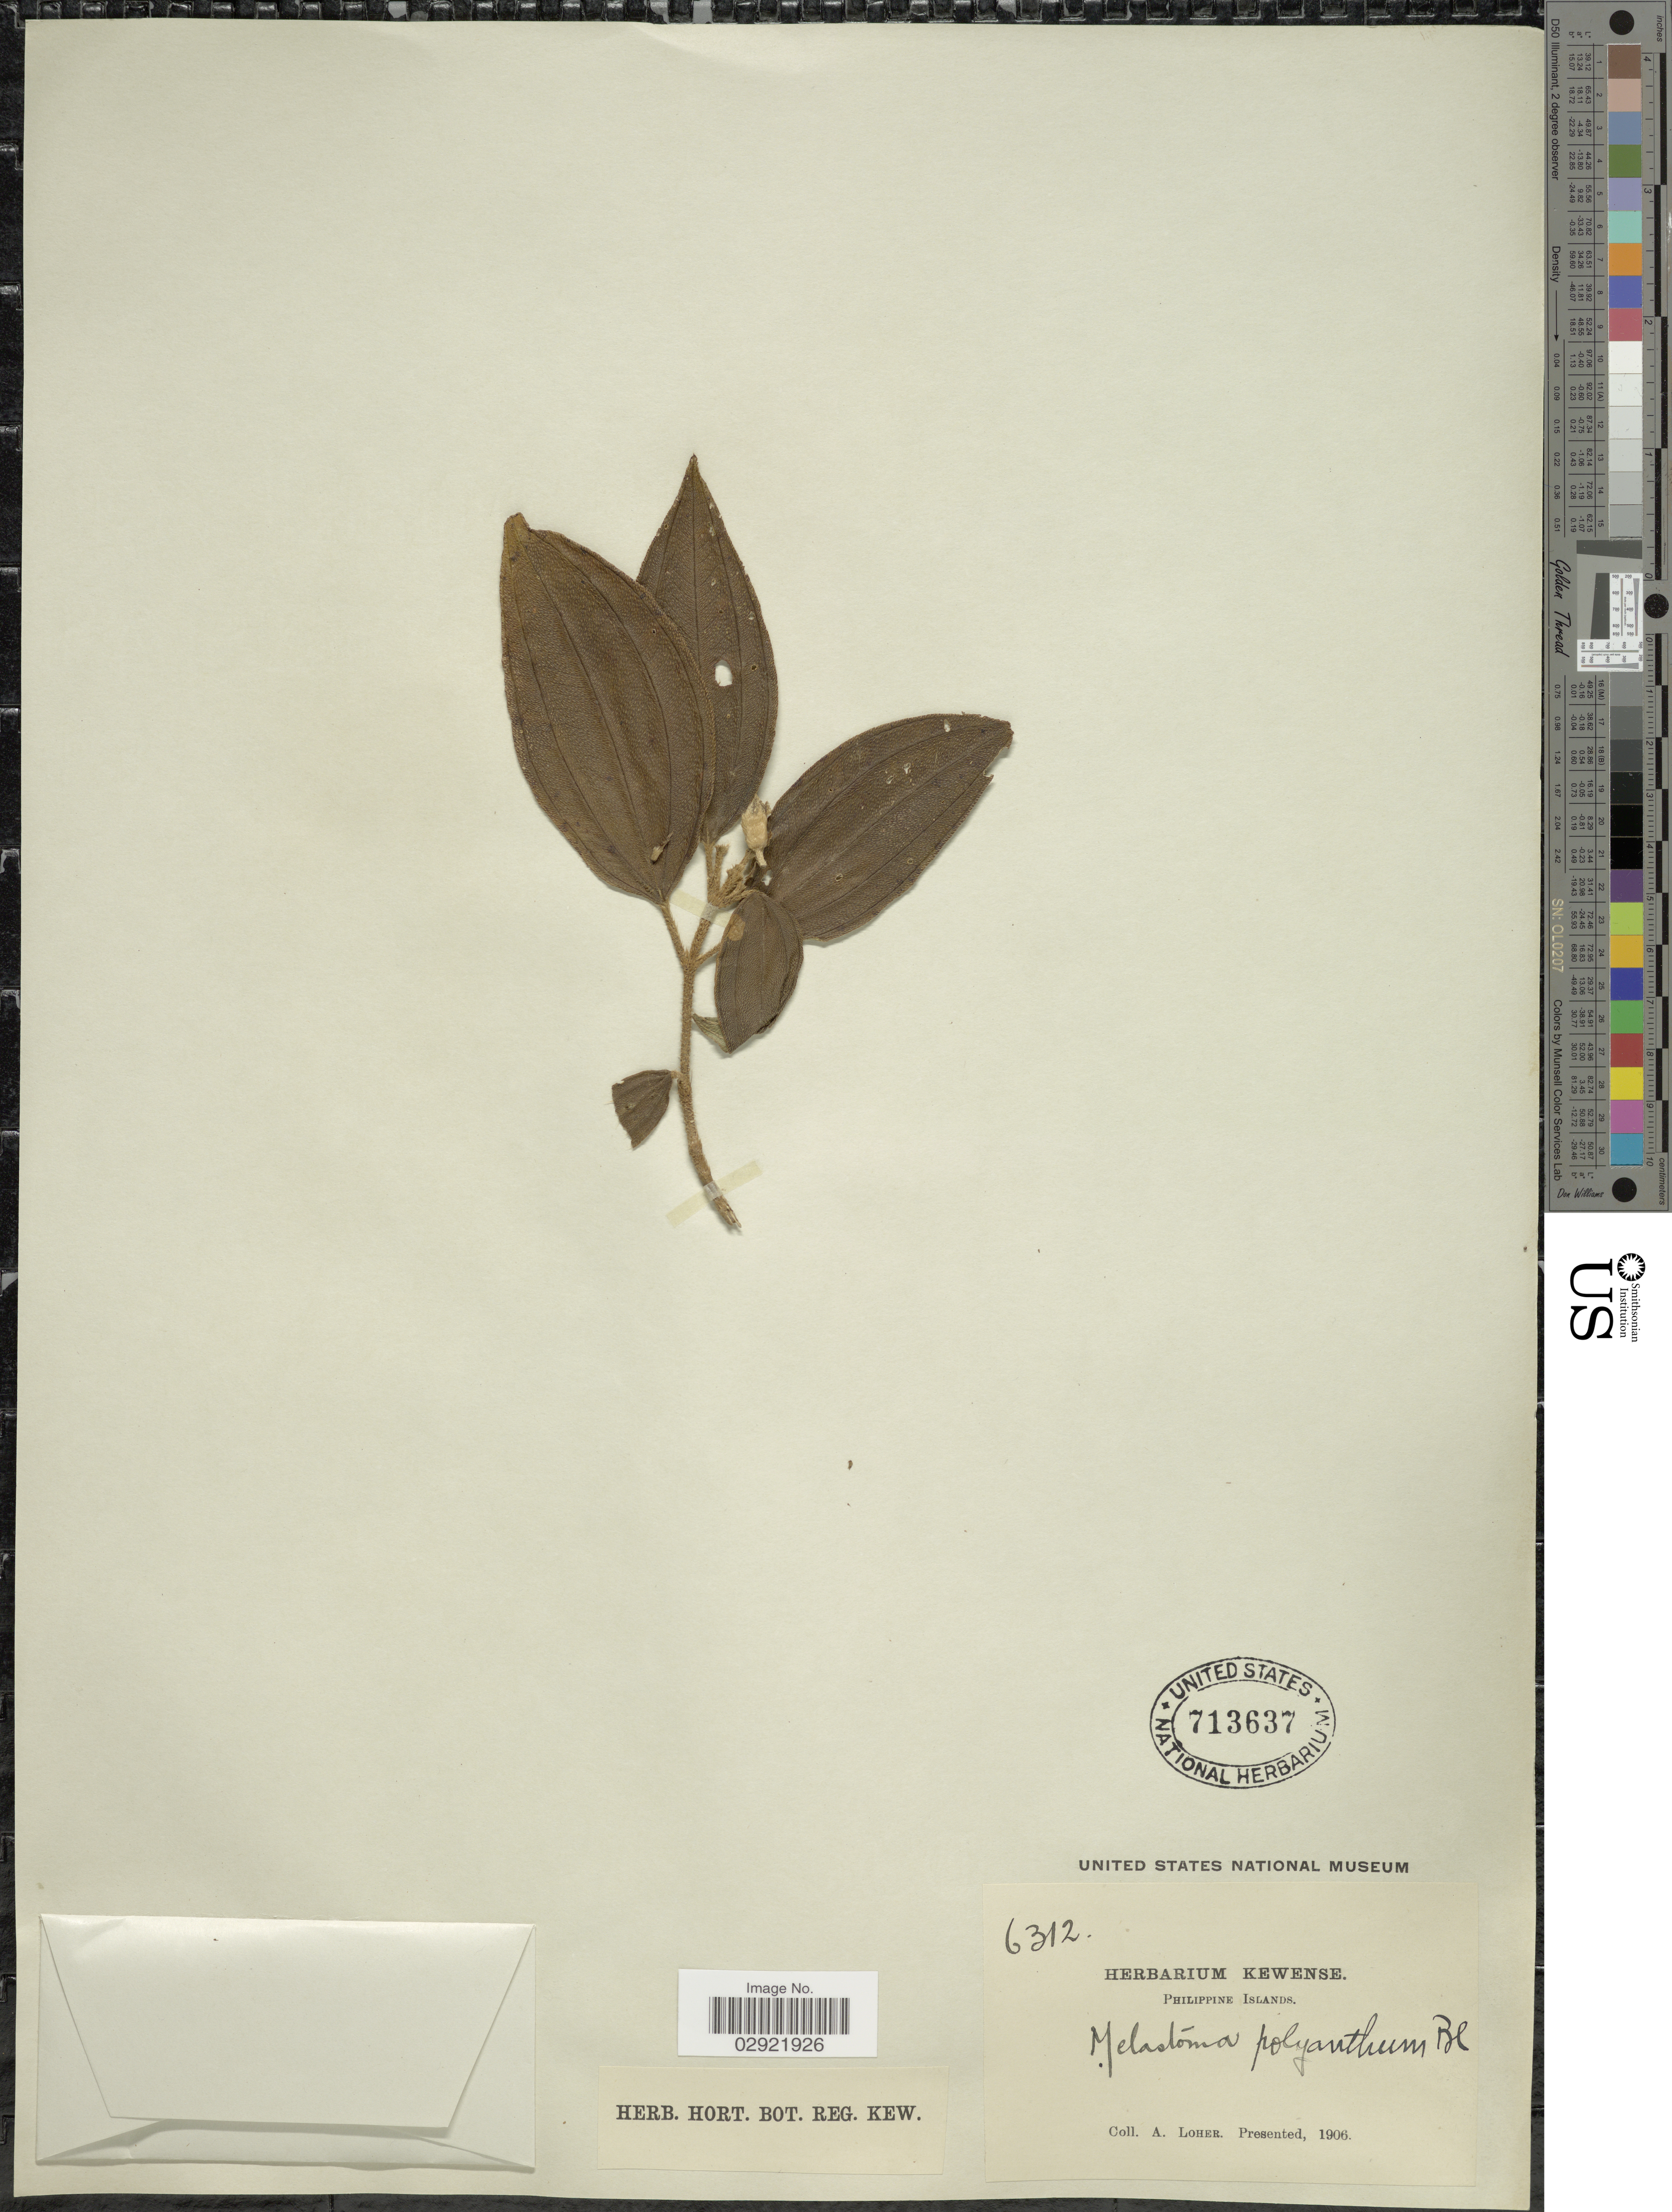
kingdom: Plantae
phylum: Tracheophyta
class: Magnoliopsida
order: Myrtales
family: Melastomataceae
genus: Melastoma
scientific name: Melastoma malabathricum subsp. malabathricum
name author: L.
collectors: A. Loher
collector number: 6312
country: Philippines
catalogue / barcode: US 713637